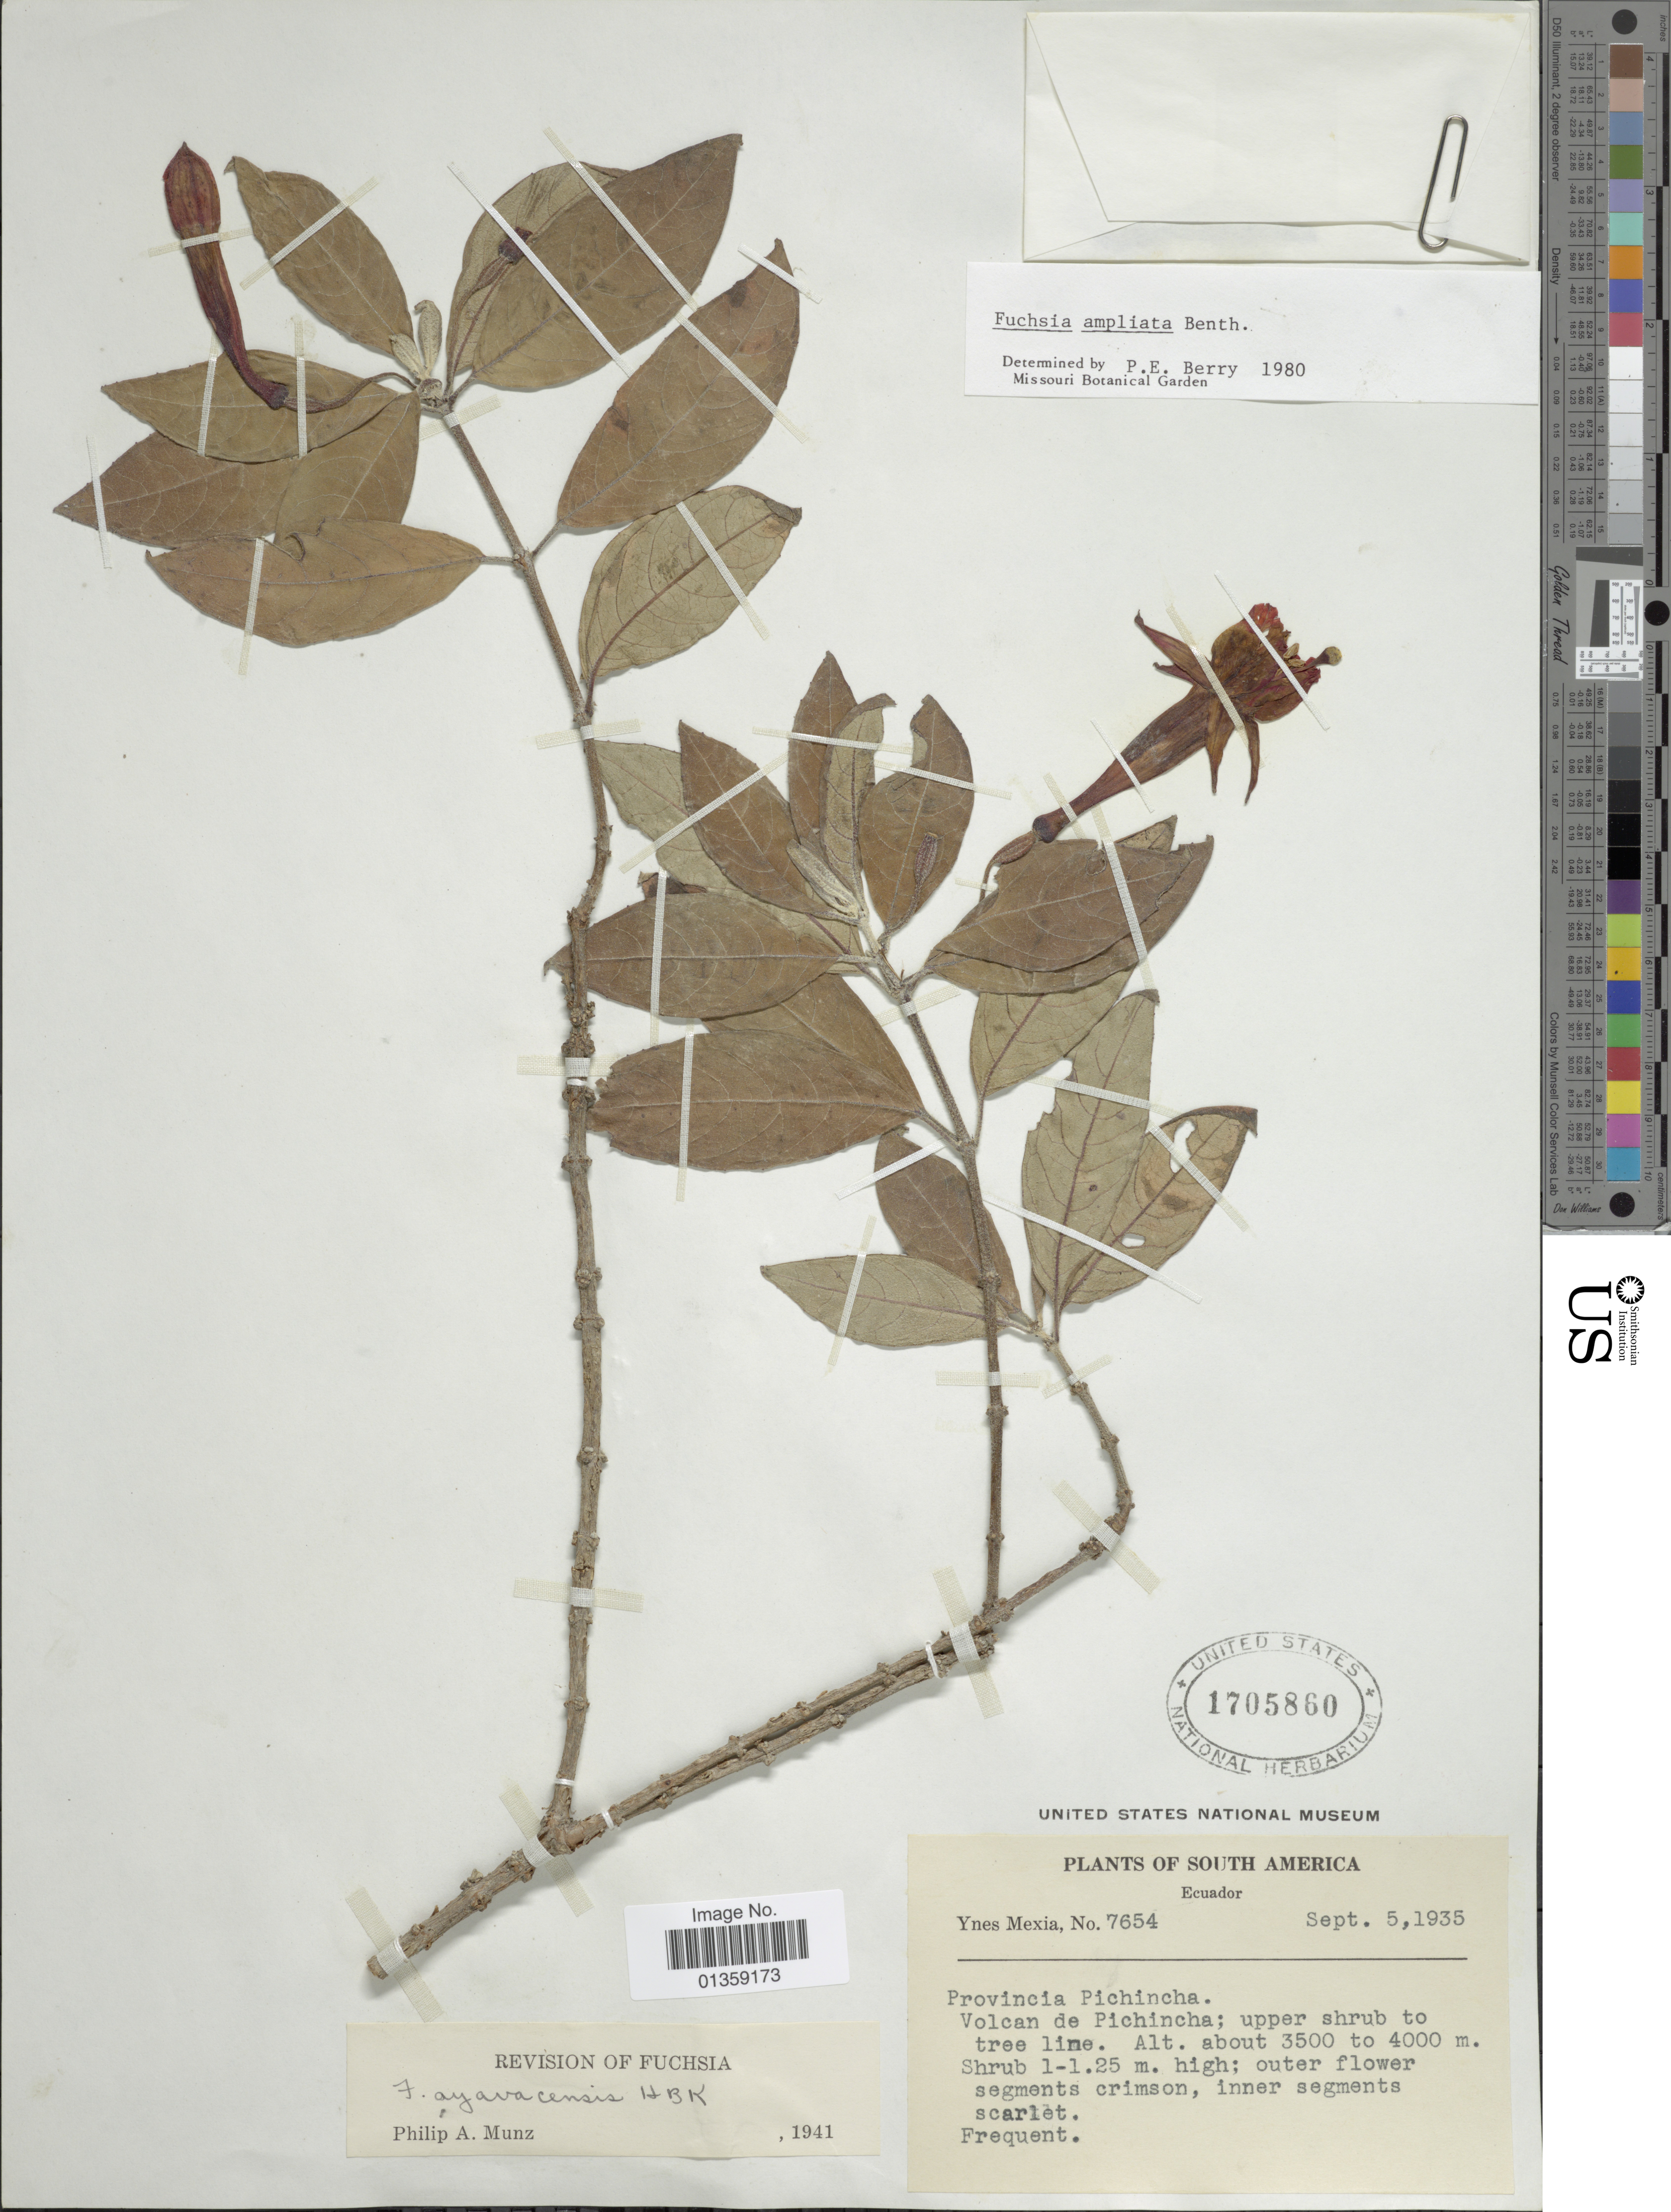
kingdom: Plantae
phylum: Tracheophyta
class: Magnoliopsida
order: Myrtales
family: Onagraceae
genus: Fuchsia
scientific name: Fuchsia ampliata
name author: Benth.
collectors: Y. Mexia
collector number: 7654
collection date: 1935-09-05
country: Ecuador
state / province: Pichincha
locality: South America, Volcan de Pichincha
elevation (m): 3500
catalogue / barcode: US 1705860